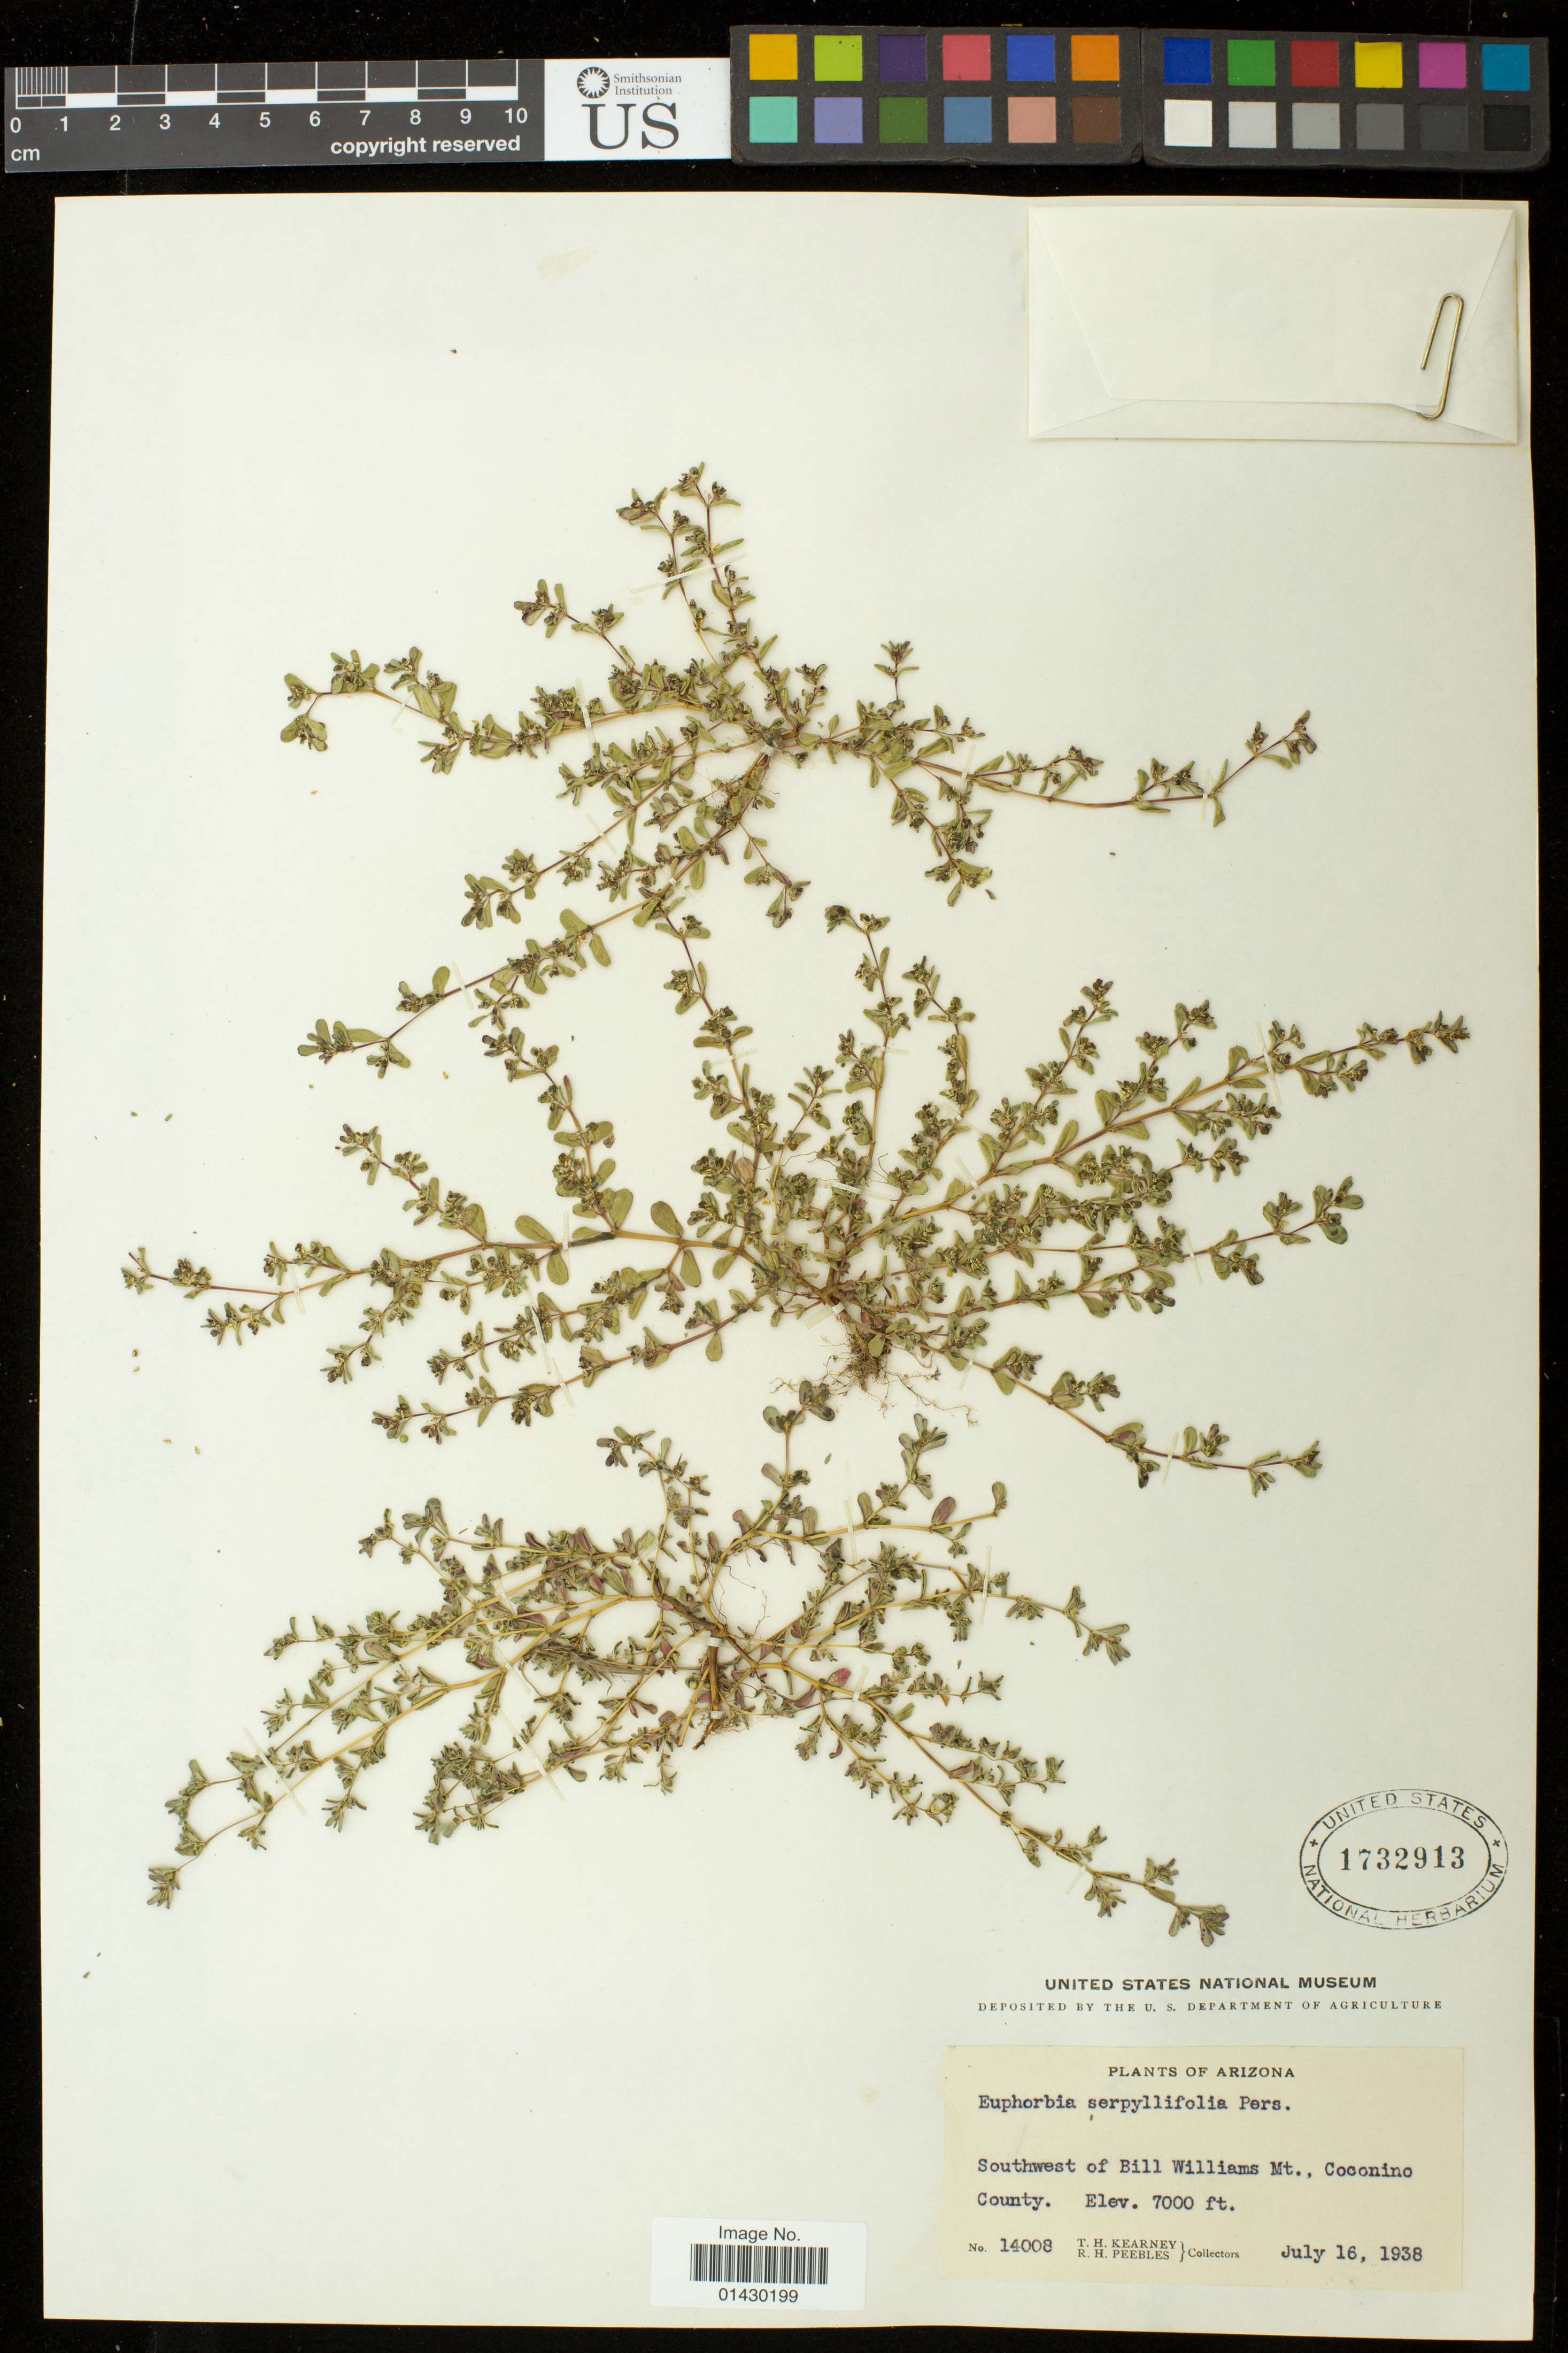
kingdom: Plantae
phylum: Tracheophyta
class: Magnoliopsida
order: Malpighiales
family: Euphorbiaceae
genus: Euphorbia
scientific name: Euphorbia serpillifolia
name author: Pers.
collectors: T. H. Kearney & R. H. Peebles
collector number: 14008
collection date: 1938-07-16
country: United States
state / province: Arizona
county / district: Coconino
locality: Southwest of Bill Williams Mt.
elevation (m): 2134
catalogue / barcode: US 1732913